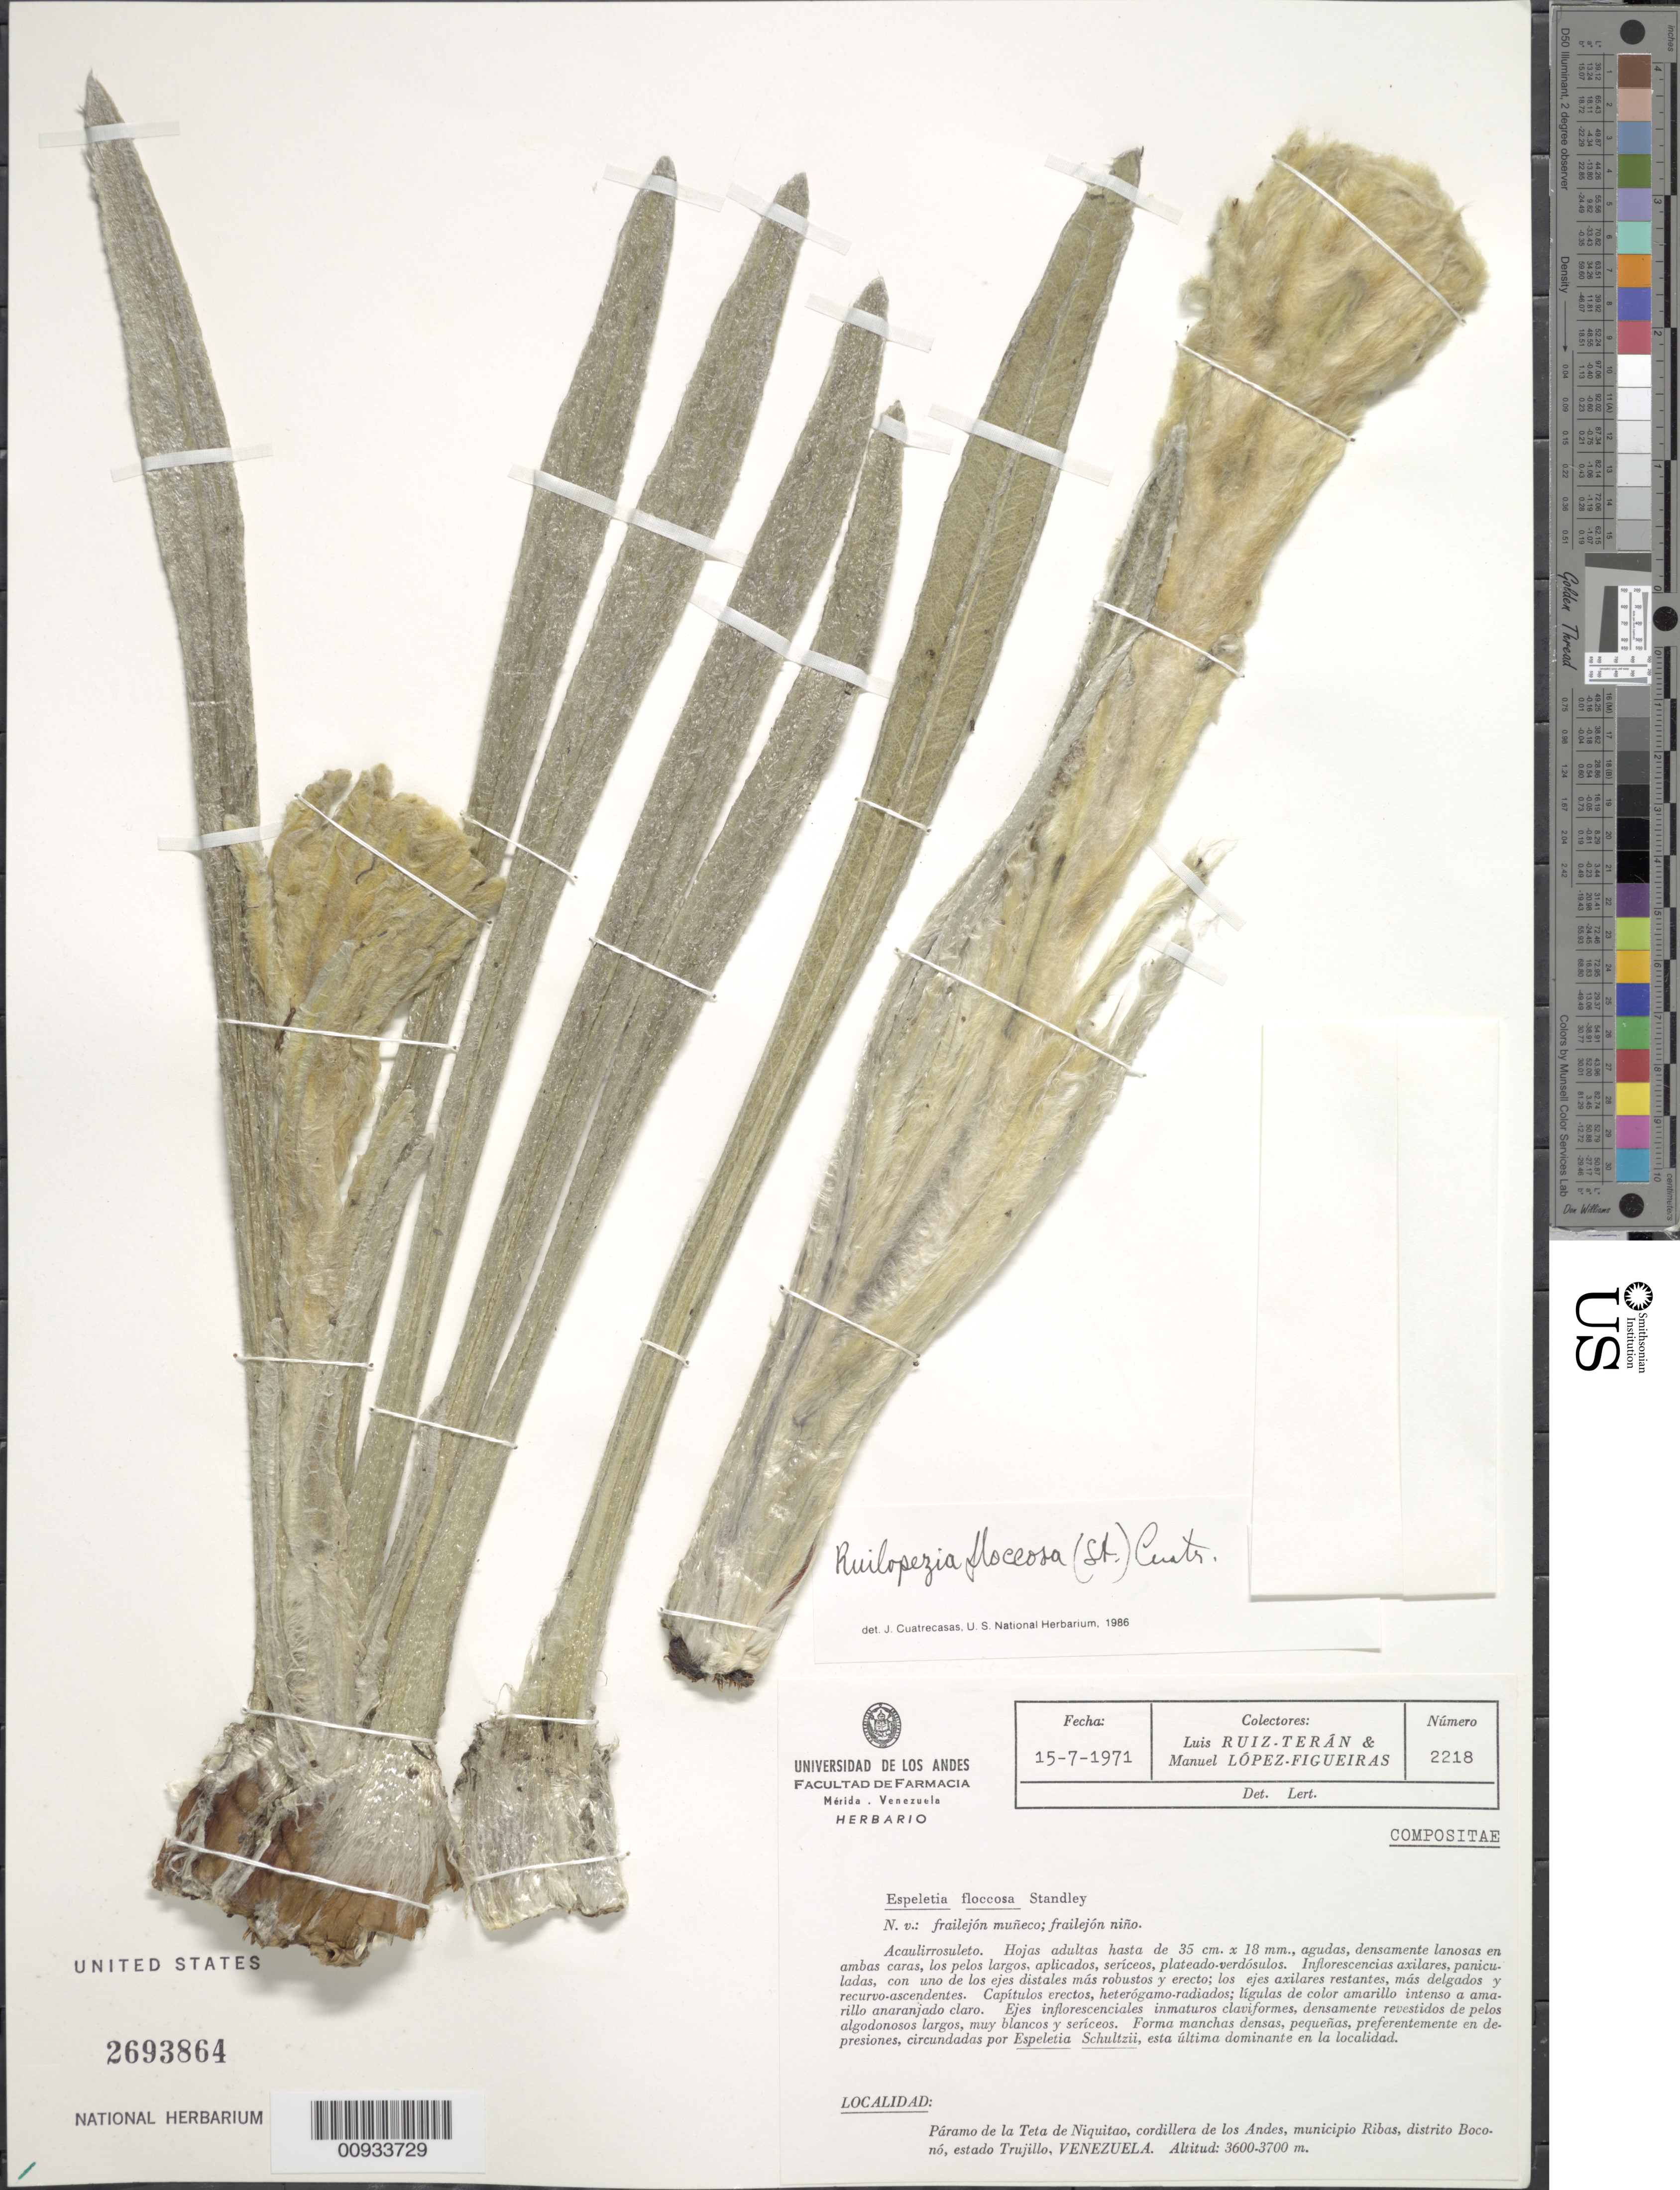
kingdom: Plantae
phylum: Tracheophyta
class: Magnoliopsida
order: Asterales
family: Asteraceae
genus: Ruilopezia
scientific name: Ruilopezia floccosa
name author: (Standl.) Cuatrec.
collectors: L. E. Ruíz-Terán & M. López Figueiras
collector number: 2218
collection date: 1971-07-15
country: Venezuela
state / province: Trujillo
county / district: Boconó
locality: Páramo de la Teta de Niquitao,. Páramo de la Teta de Niquitao, cordillera de los Andes, municipio Ribas.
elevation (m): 3600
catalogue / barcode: US 2693864